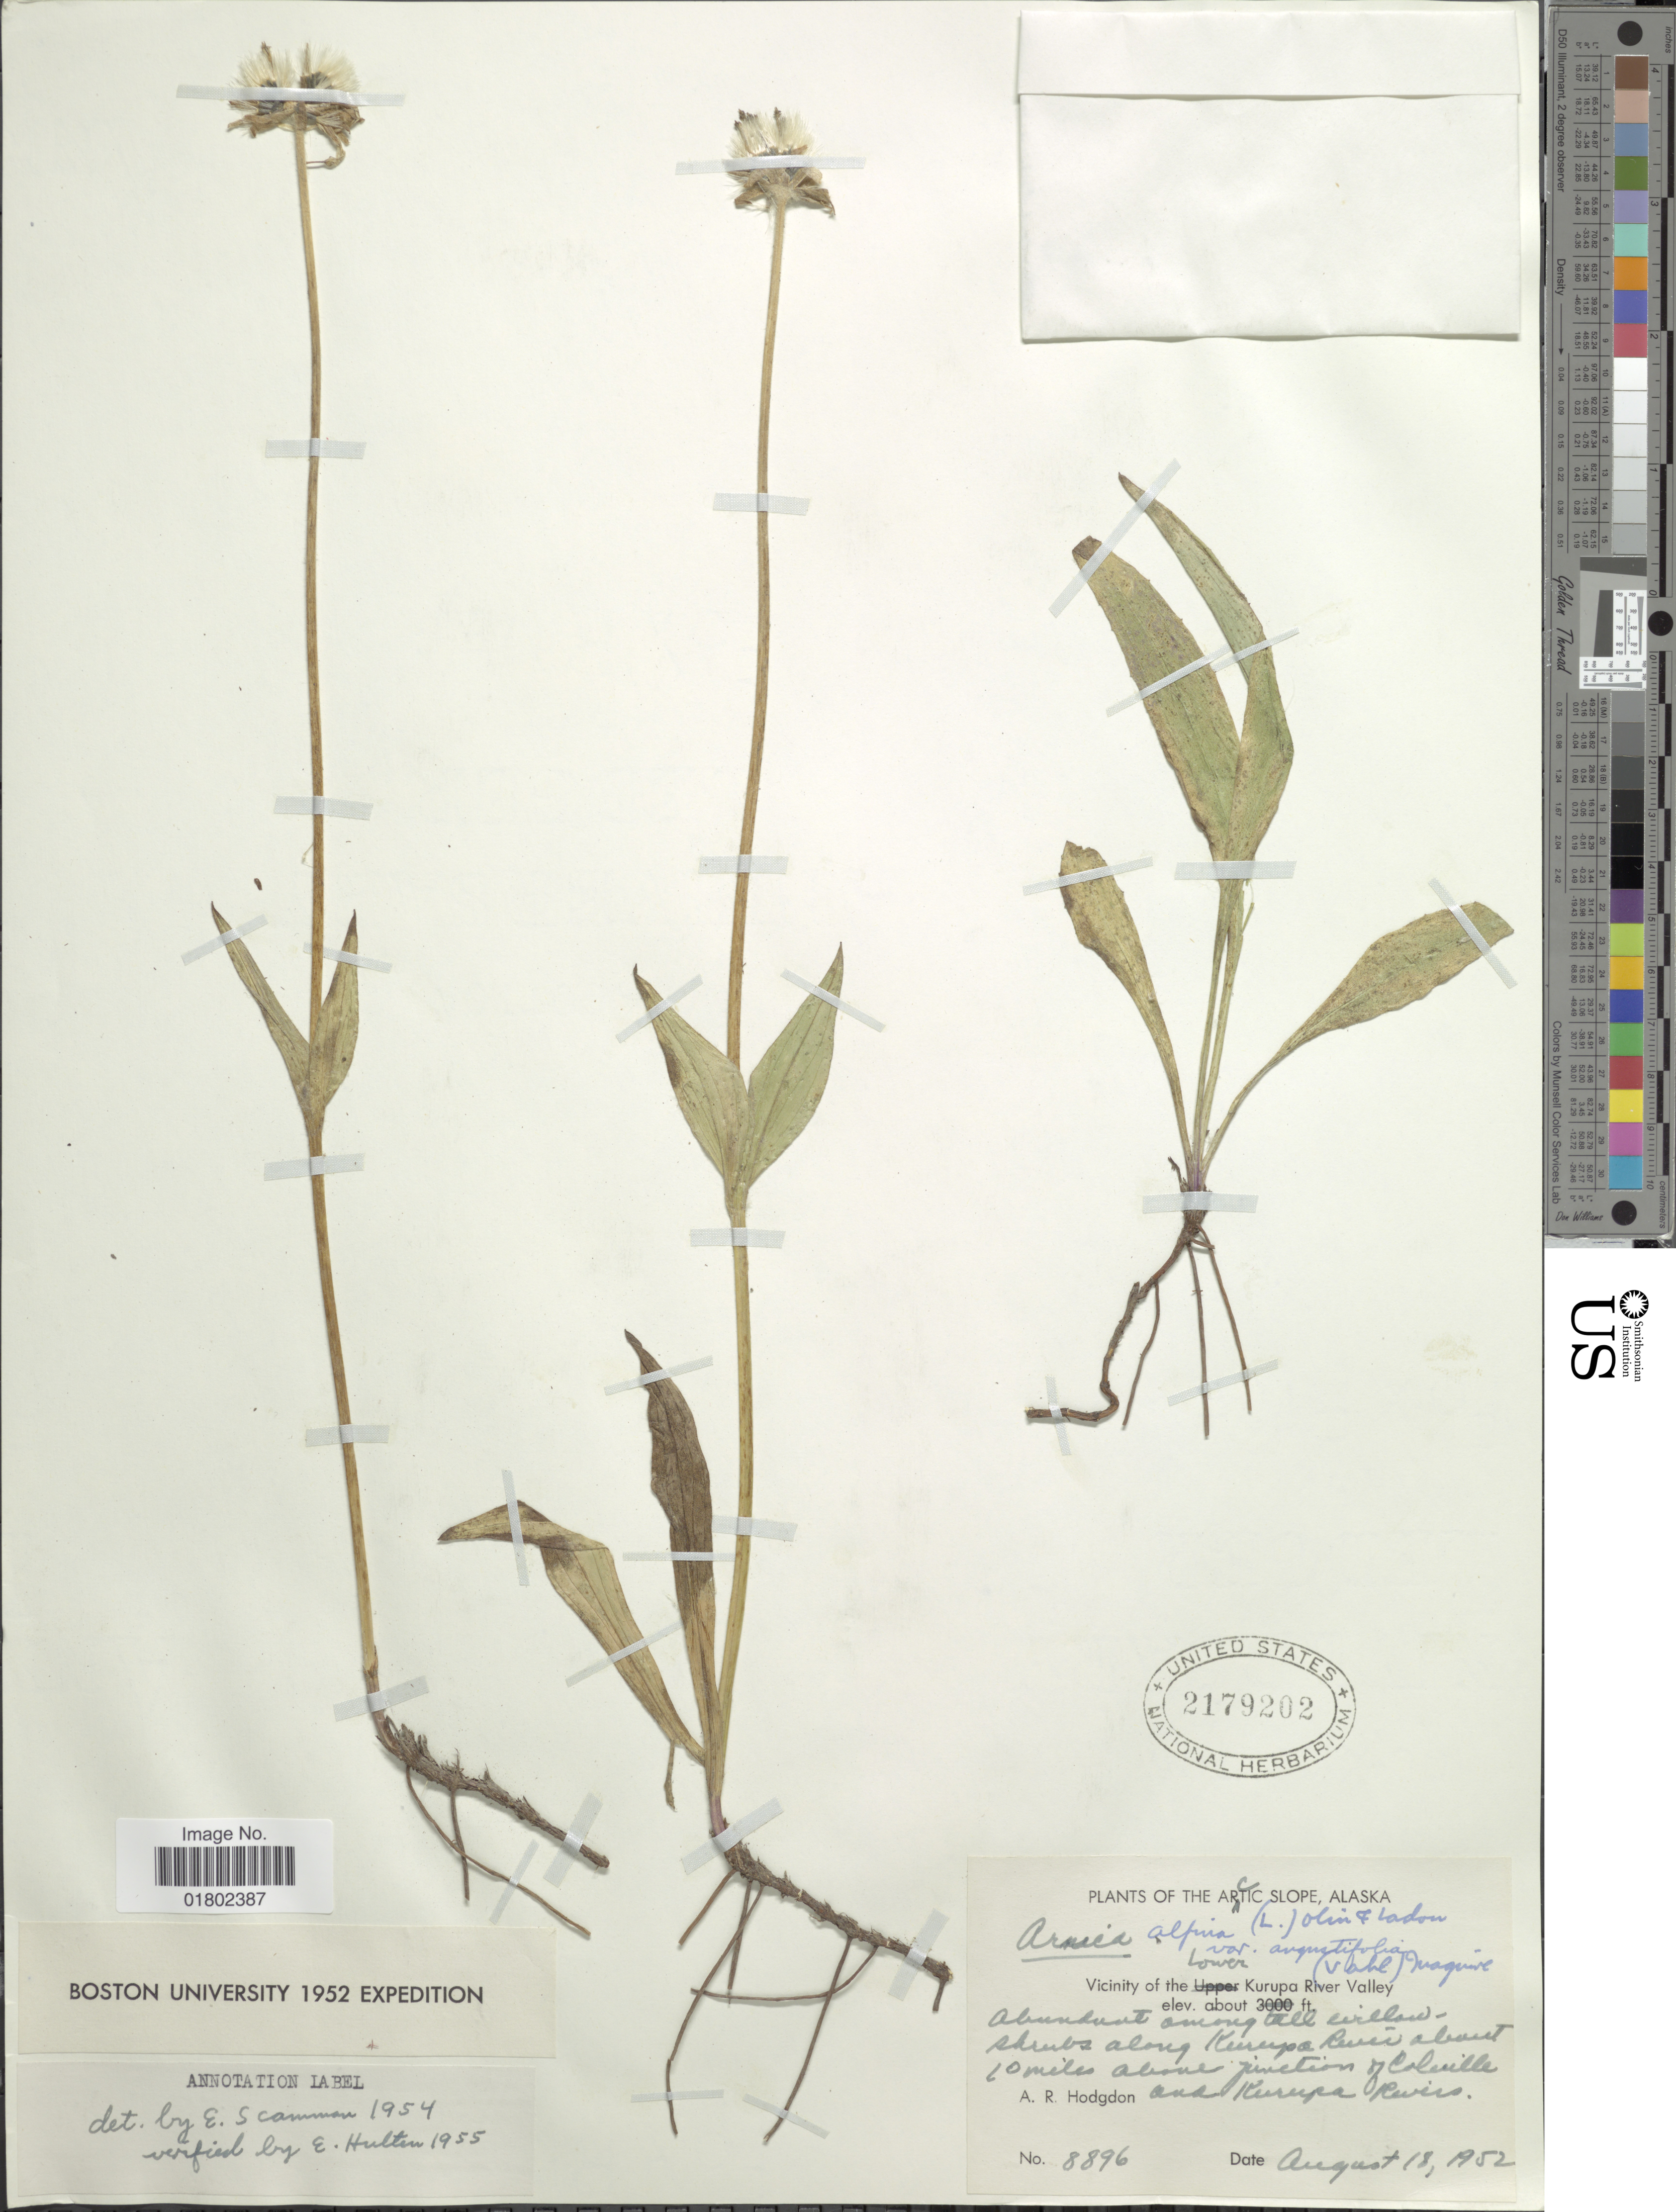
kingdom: Plantae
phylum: Tracheophyta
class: Magnoliopsida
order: Asterales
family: Asteraceae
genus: Arnica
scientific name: Arnica alpina var. angustifolia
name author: (Vahl) Maguire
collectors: A. R. Hodgdon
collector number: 8896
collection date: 1952-08-18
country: United States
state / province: Alaska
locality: The Arctic slope, Vicinity of the Kurupa River Valley, along Kurupa River about 10 miles above junction of Colville and Kurupa Rivers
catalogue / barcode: US 2179202